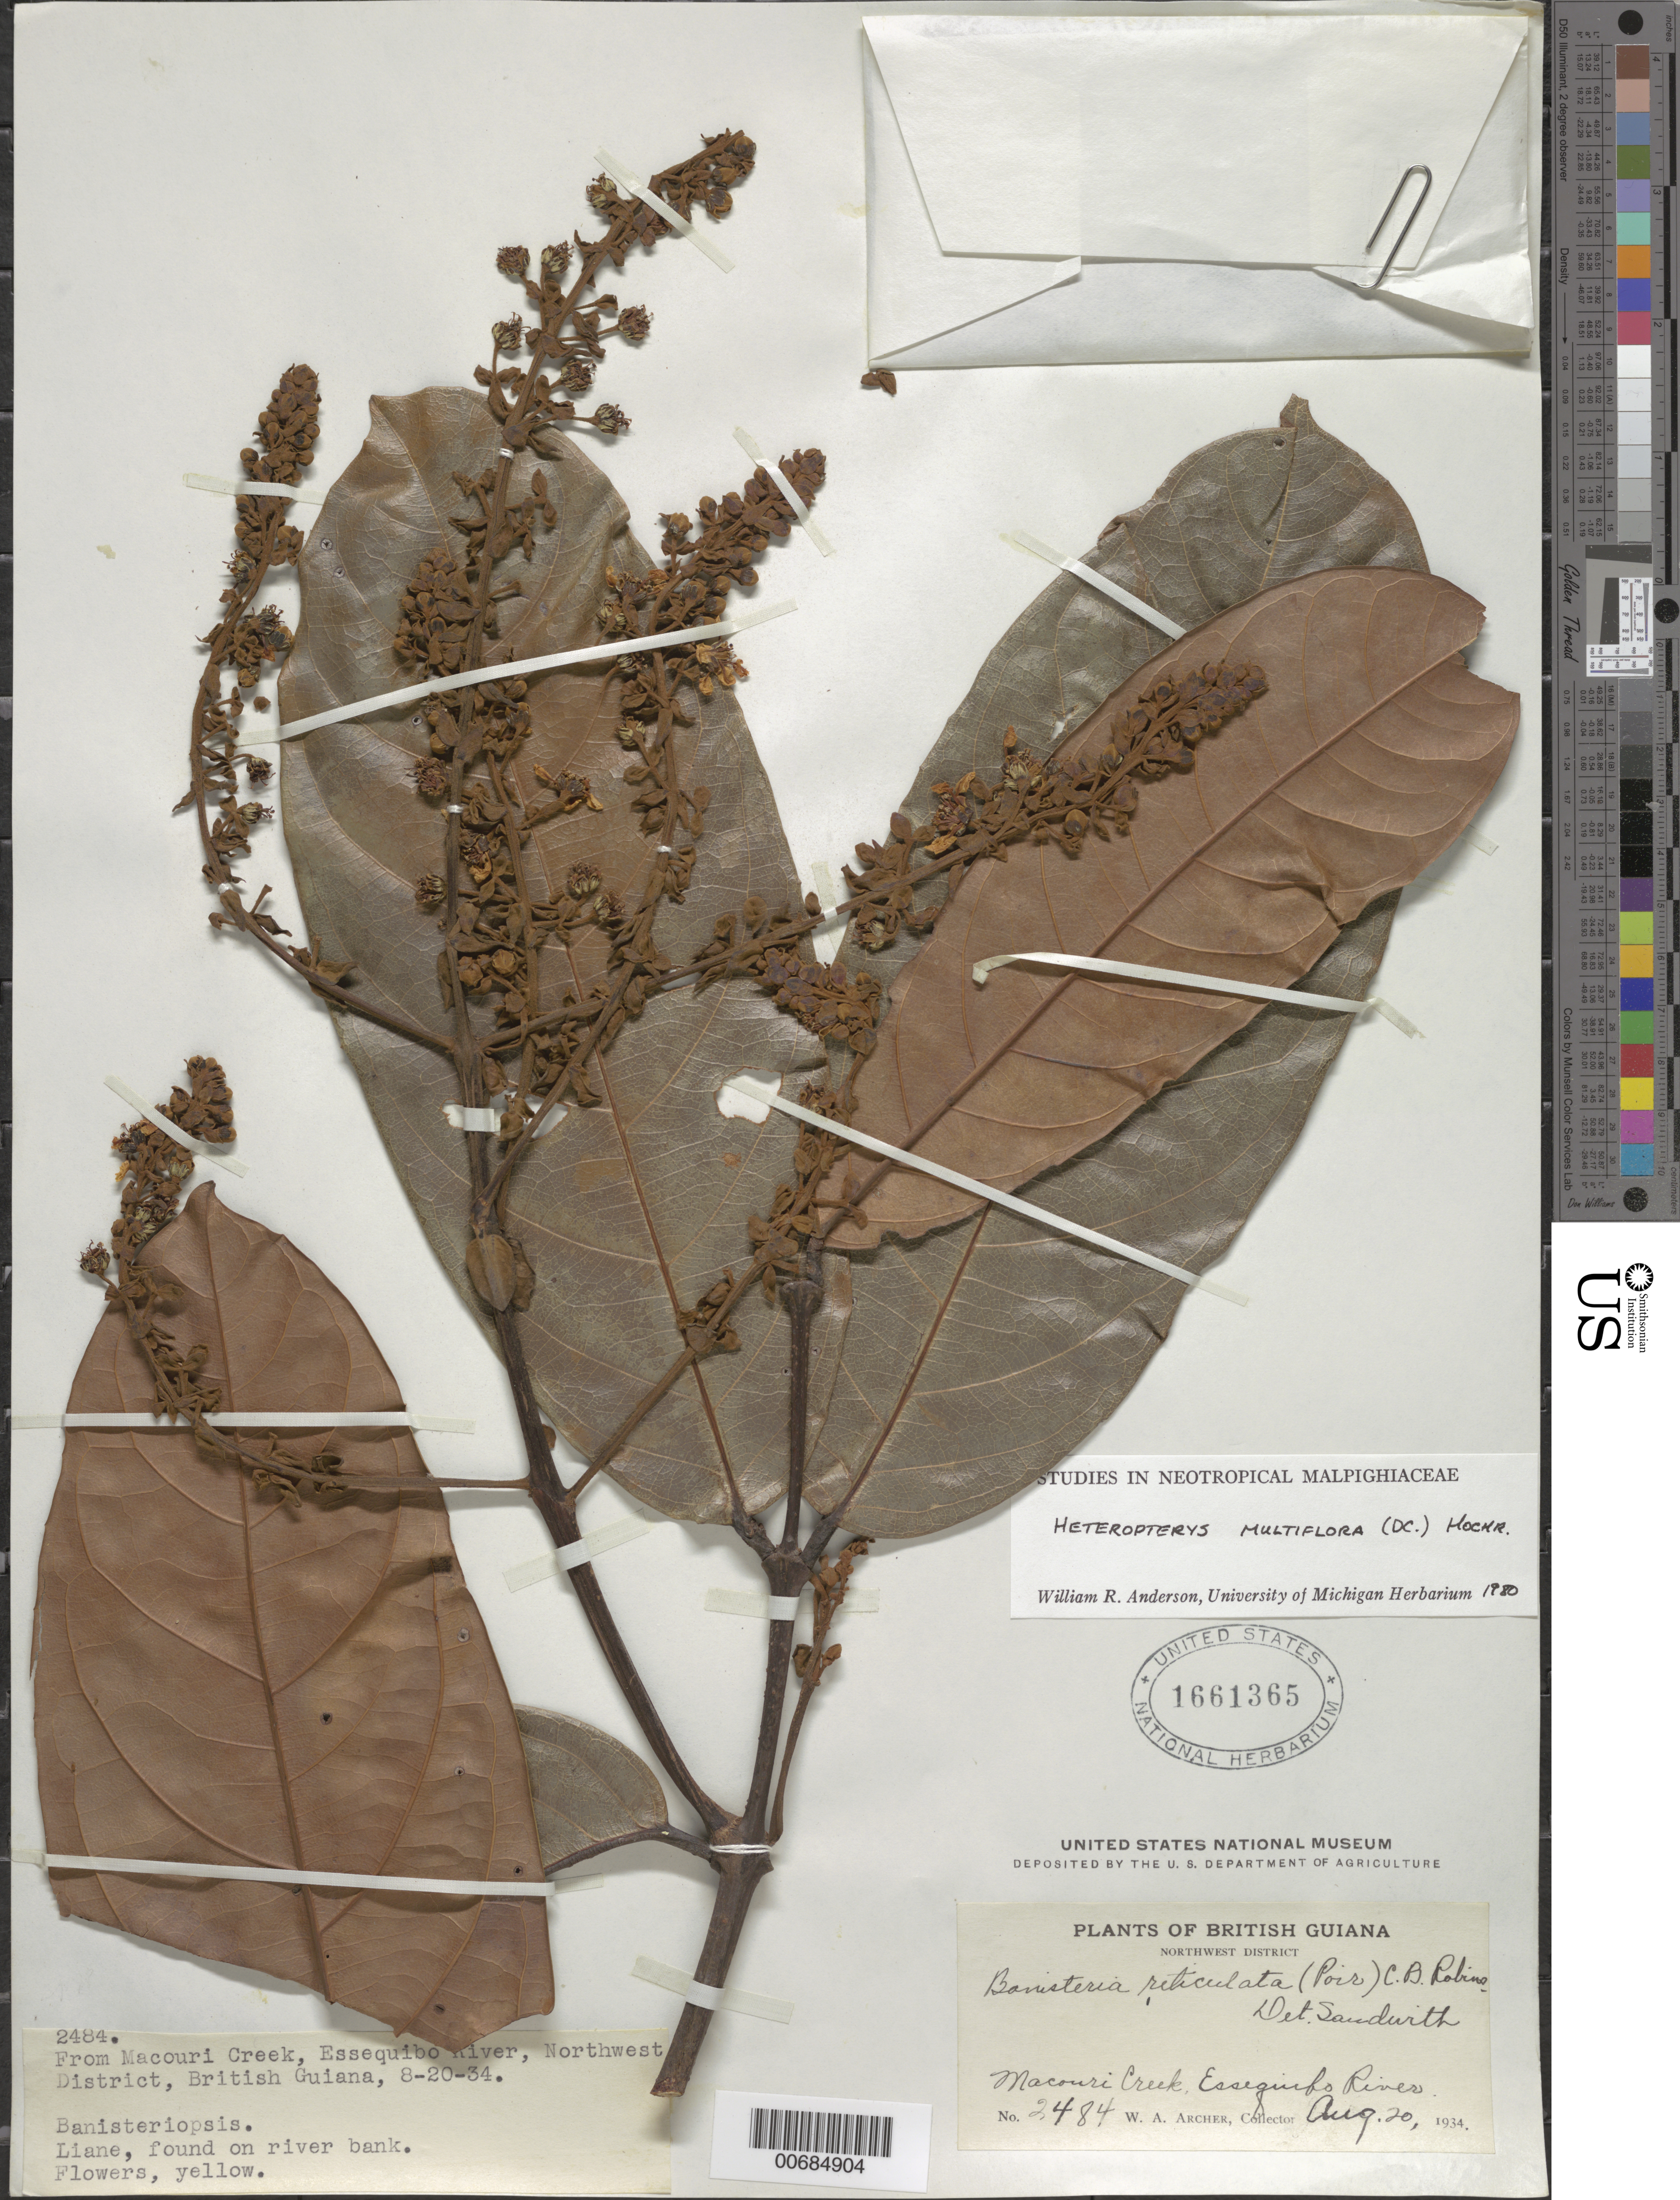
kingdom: Plantae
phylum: Tracheophyta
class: Magnoliopsida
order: Malpighiales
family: Malpighiaceae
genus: Heteropterys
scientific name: Heteropterys multiflora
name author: (DC.) Hochr.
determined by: Anderson, W. R., (MICH), University of Michigan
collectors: W. A. Archer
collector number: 2484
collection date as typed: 20-Aug-34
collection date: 1934-08-20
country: Guyana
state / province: U. Demerara-Berbice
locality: Macouri Creek, Essequibo River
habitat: Riverbank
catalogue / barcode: US 1661365